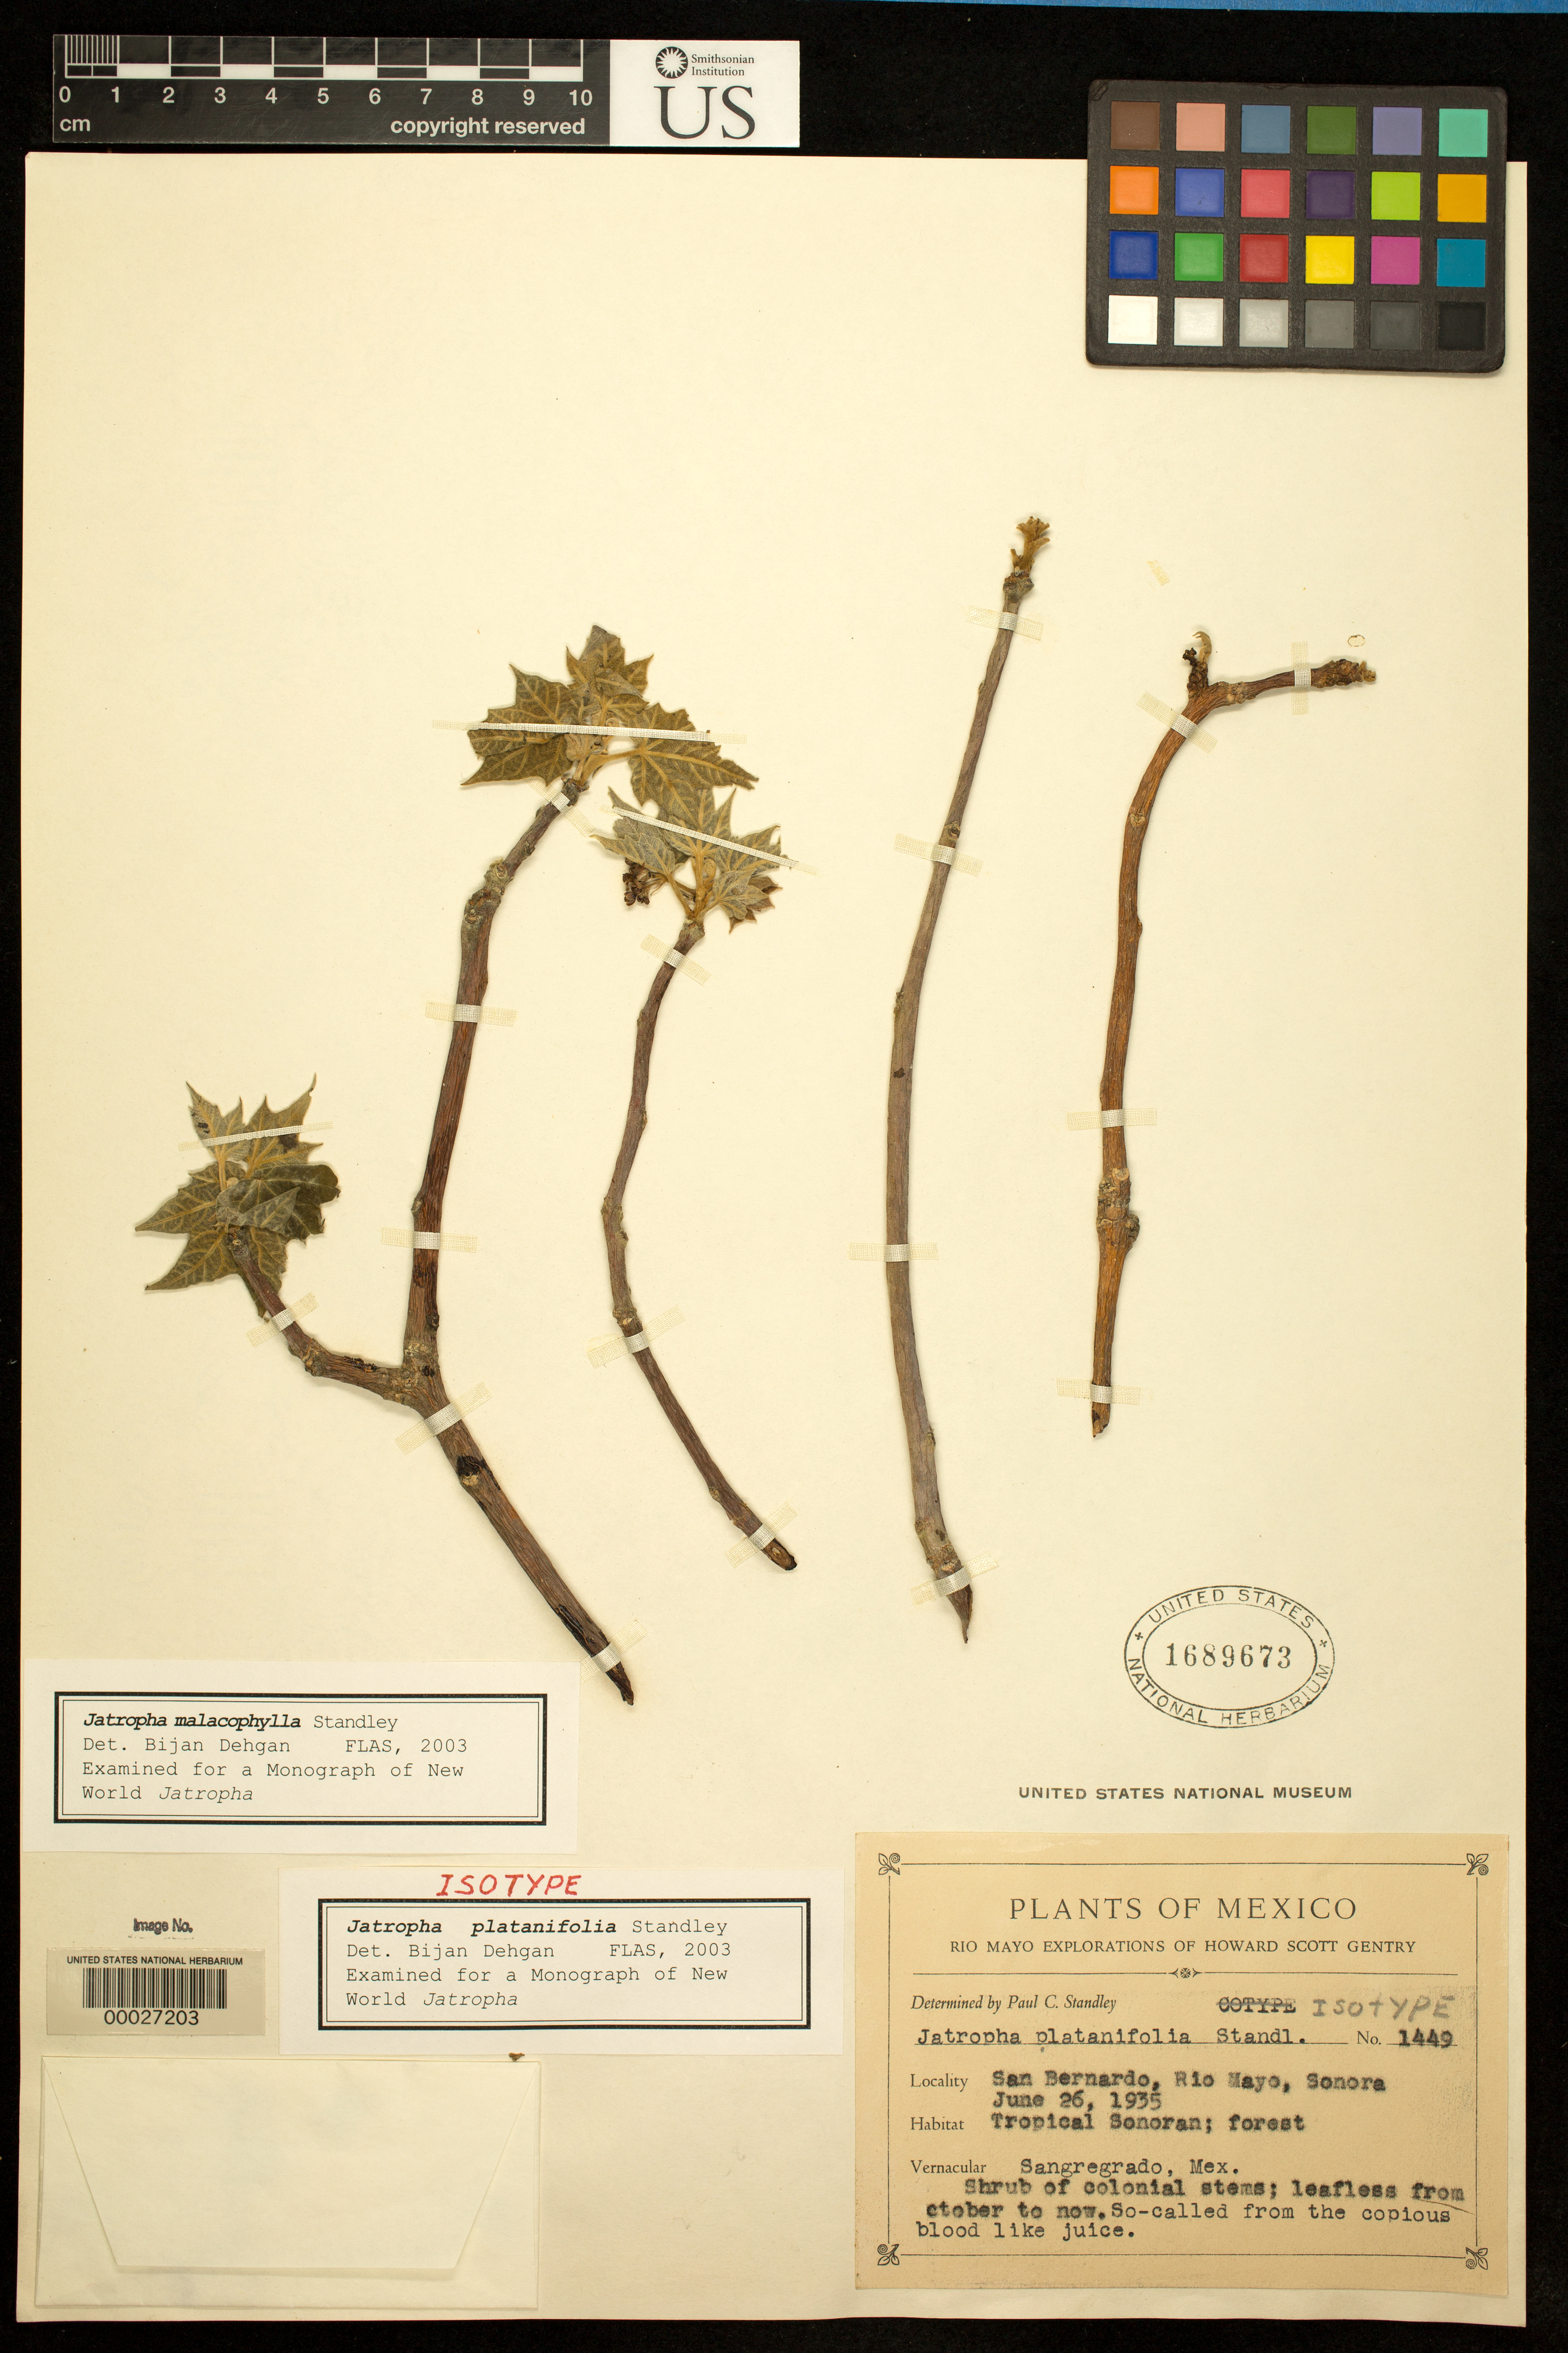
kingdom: Plantae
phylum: Tracheophyta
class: Magnoliopsida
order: Malpighiales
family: Euphorbiaceae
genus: Jatropha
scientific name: Jatropha platanifolia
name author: Standl.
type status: Isotype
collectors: H. S. Gentry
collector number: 1449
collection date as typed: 26 Jun 1935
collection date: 1935-06-26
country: Mexico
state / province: Sonora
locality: San Bernardo, Rio Mayo, Sonora.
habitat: Tropical Sonoran; forest.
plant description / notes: Collection (but not US sheet) cited 1997 by Steinmann & Felger, Aliso 16: 59.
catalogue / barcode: US 1689673